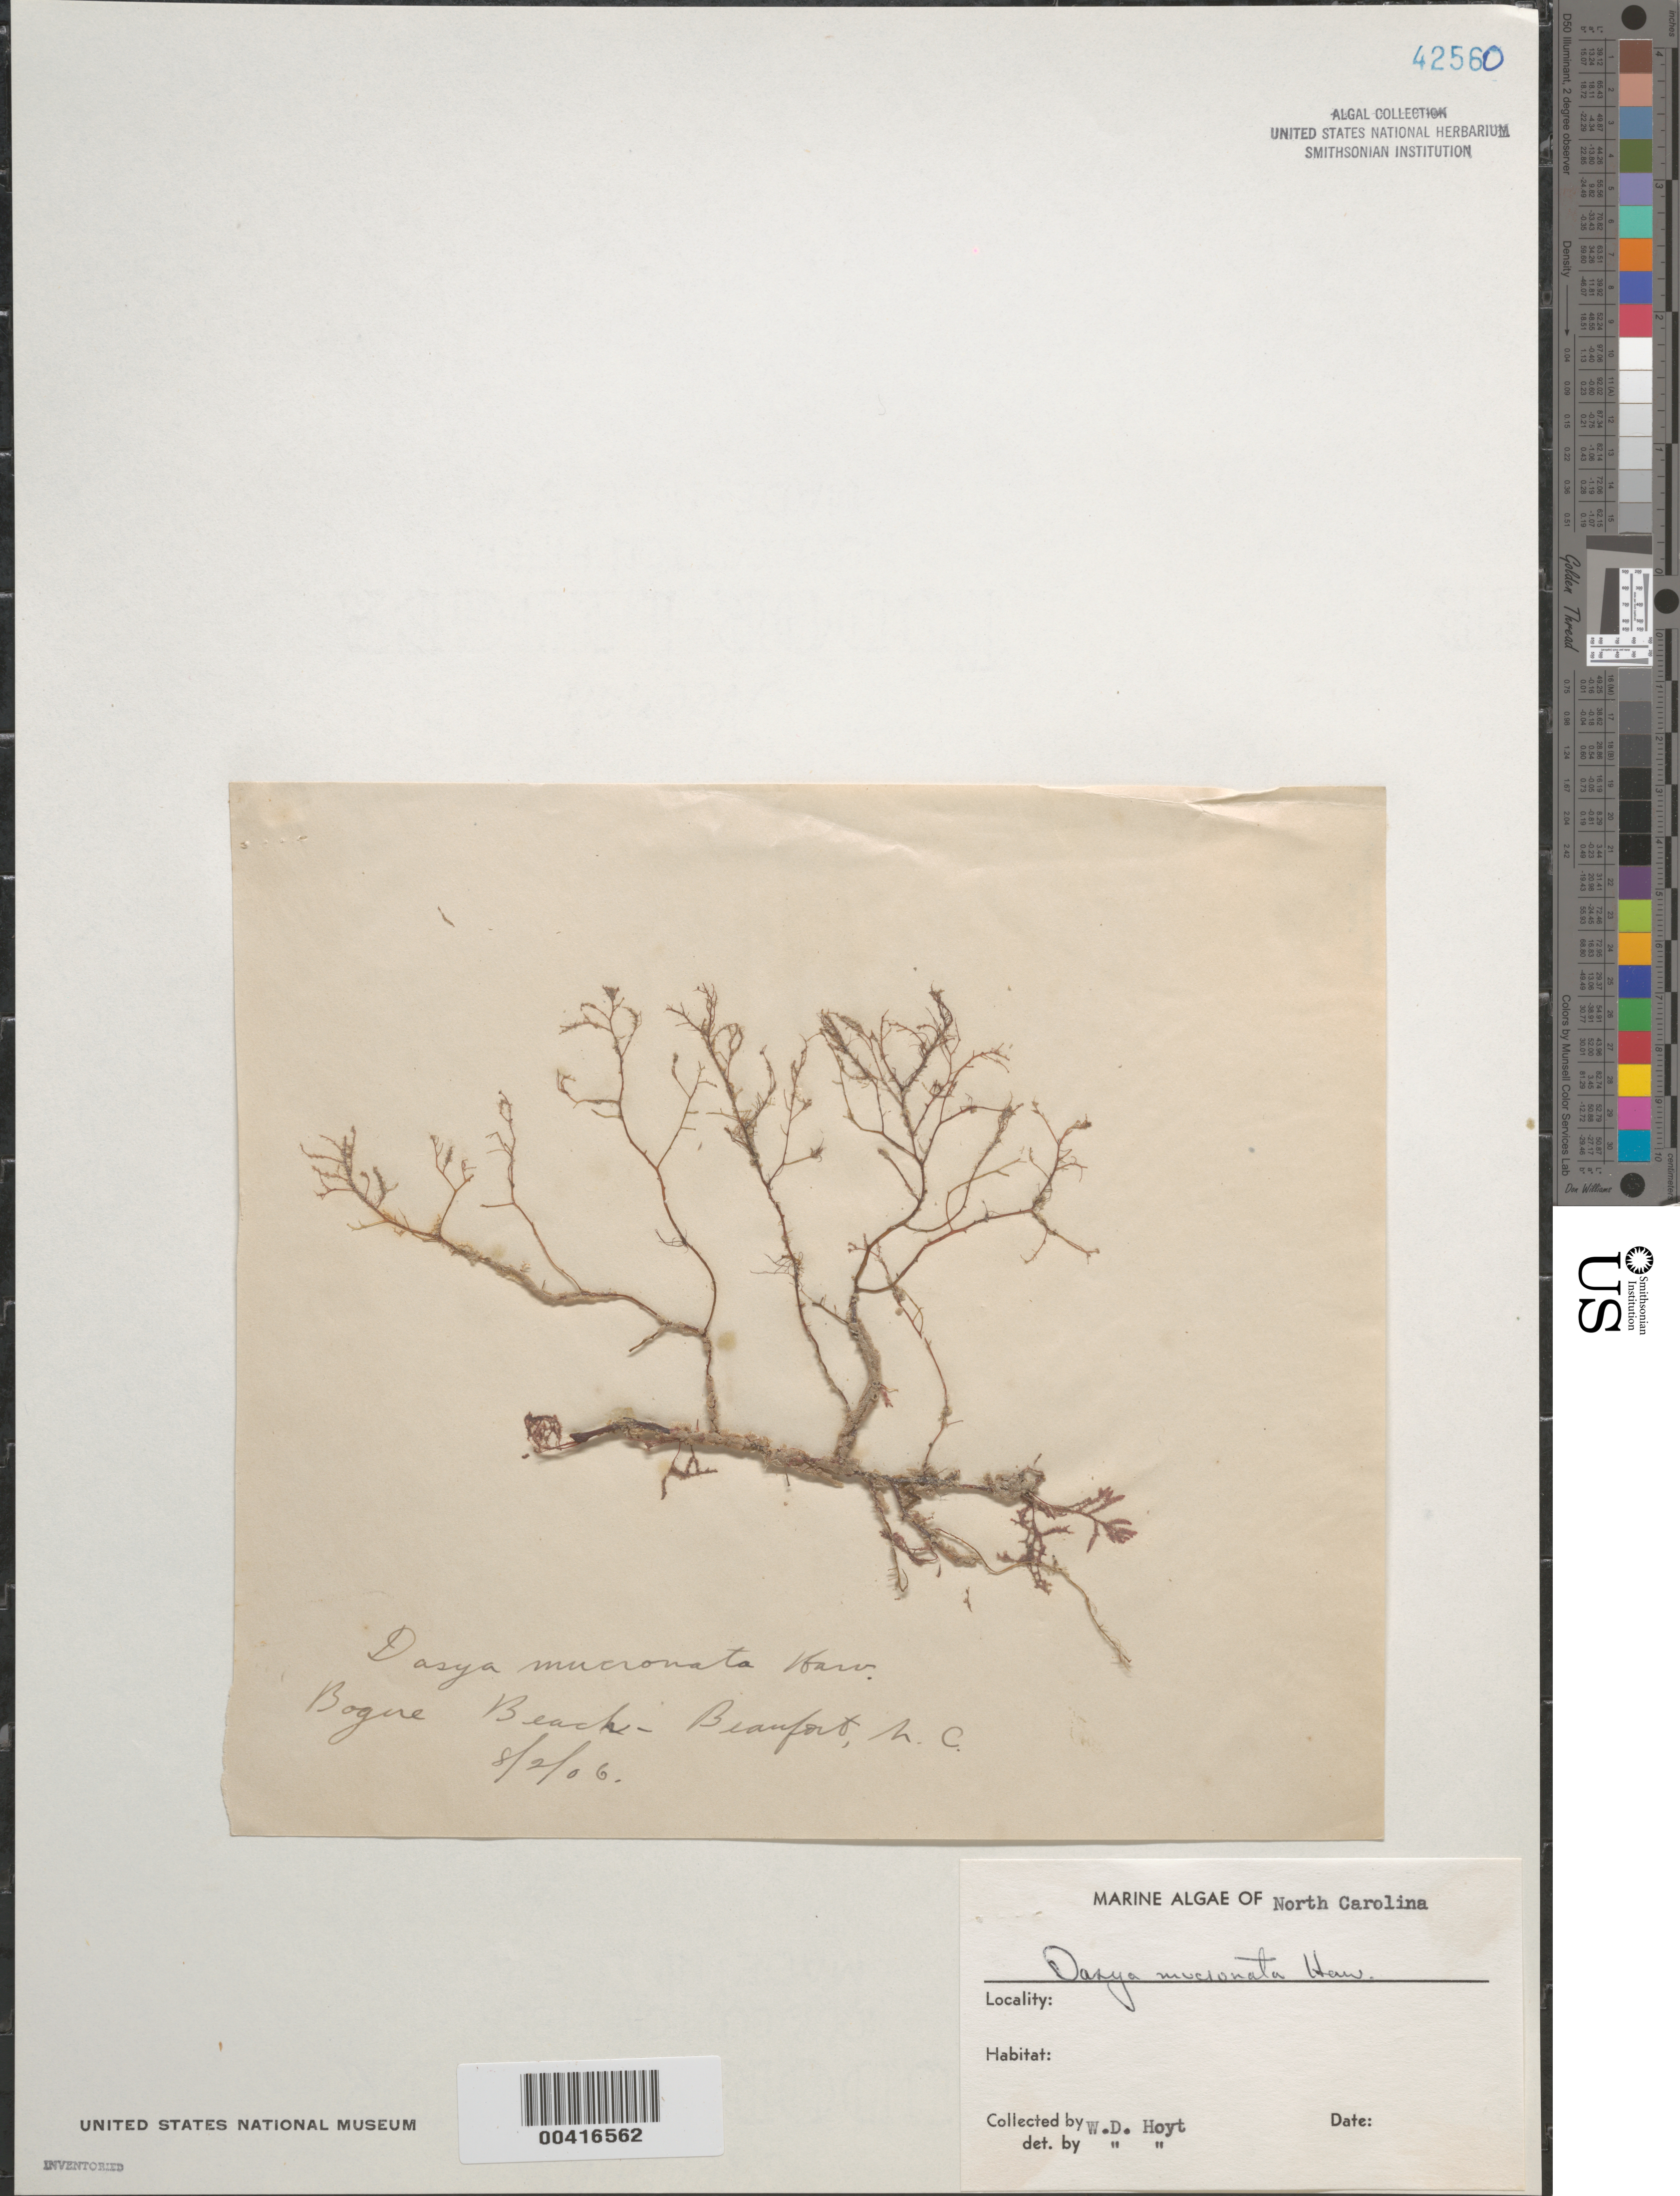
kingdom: Plantae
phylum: Rhodophyta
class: Florideophyceae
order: Ceramiales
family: Rhodomelaceae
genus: Heterodasya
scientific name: Heterodasya mucronata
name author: (Harv.) M.J. Wynne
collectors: W. D. Hoyt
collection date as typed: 02 Aug 1906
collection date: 1906-08-02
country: United States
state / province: North Carolina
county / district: Carteret County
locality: Beaufort, Bogue Beach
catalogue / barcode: US 42560